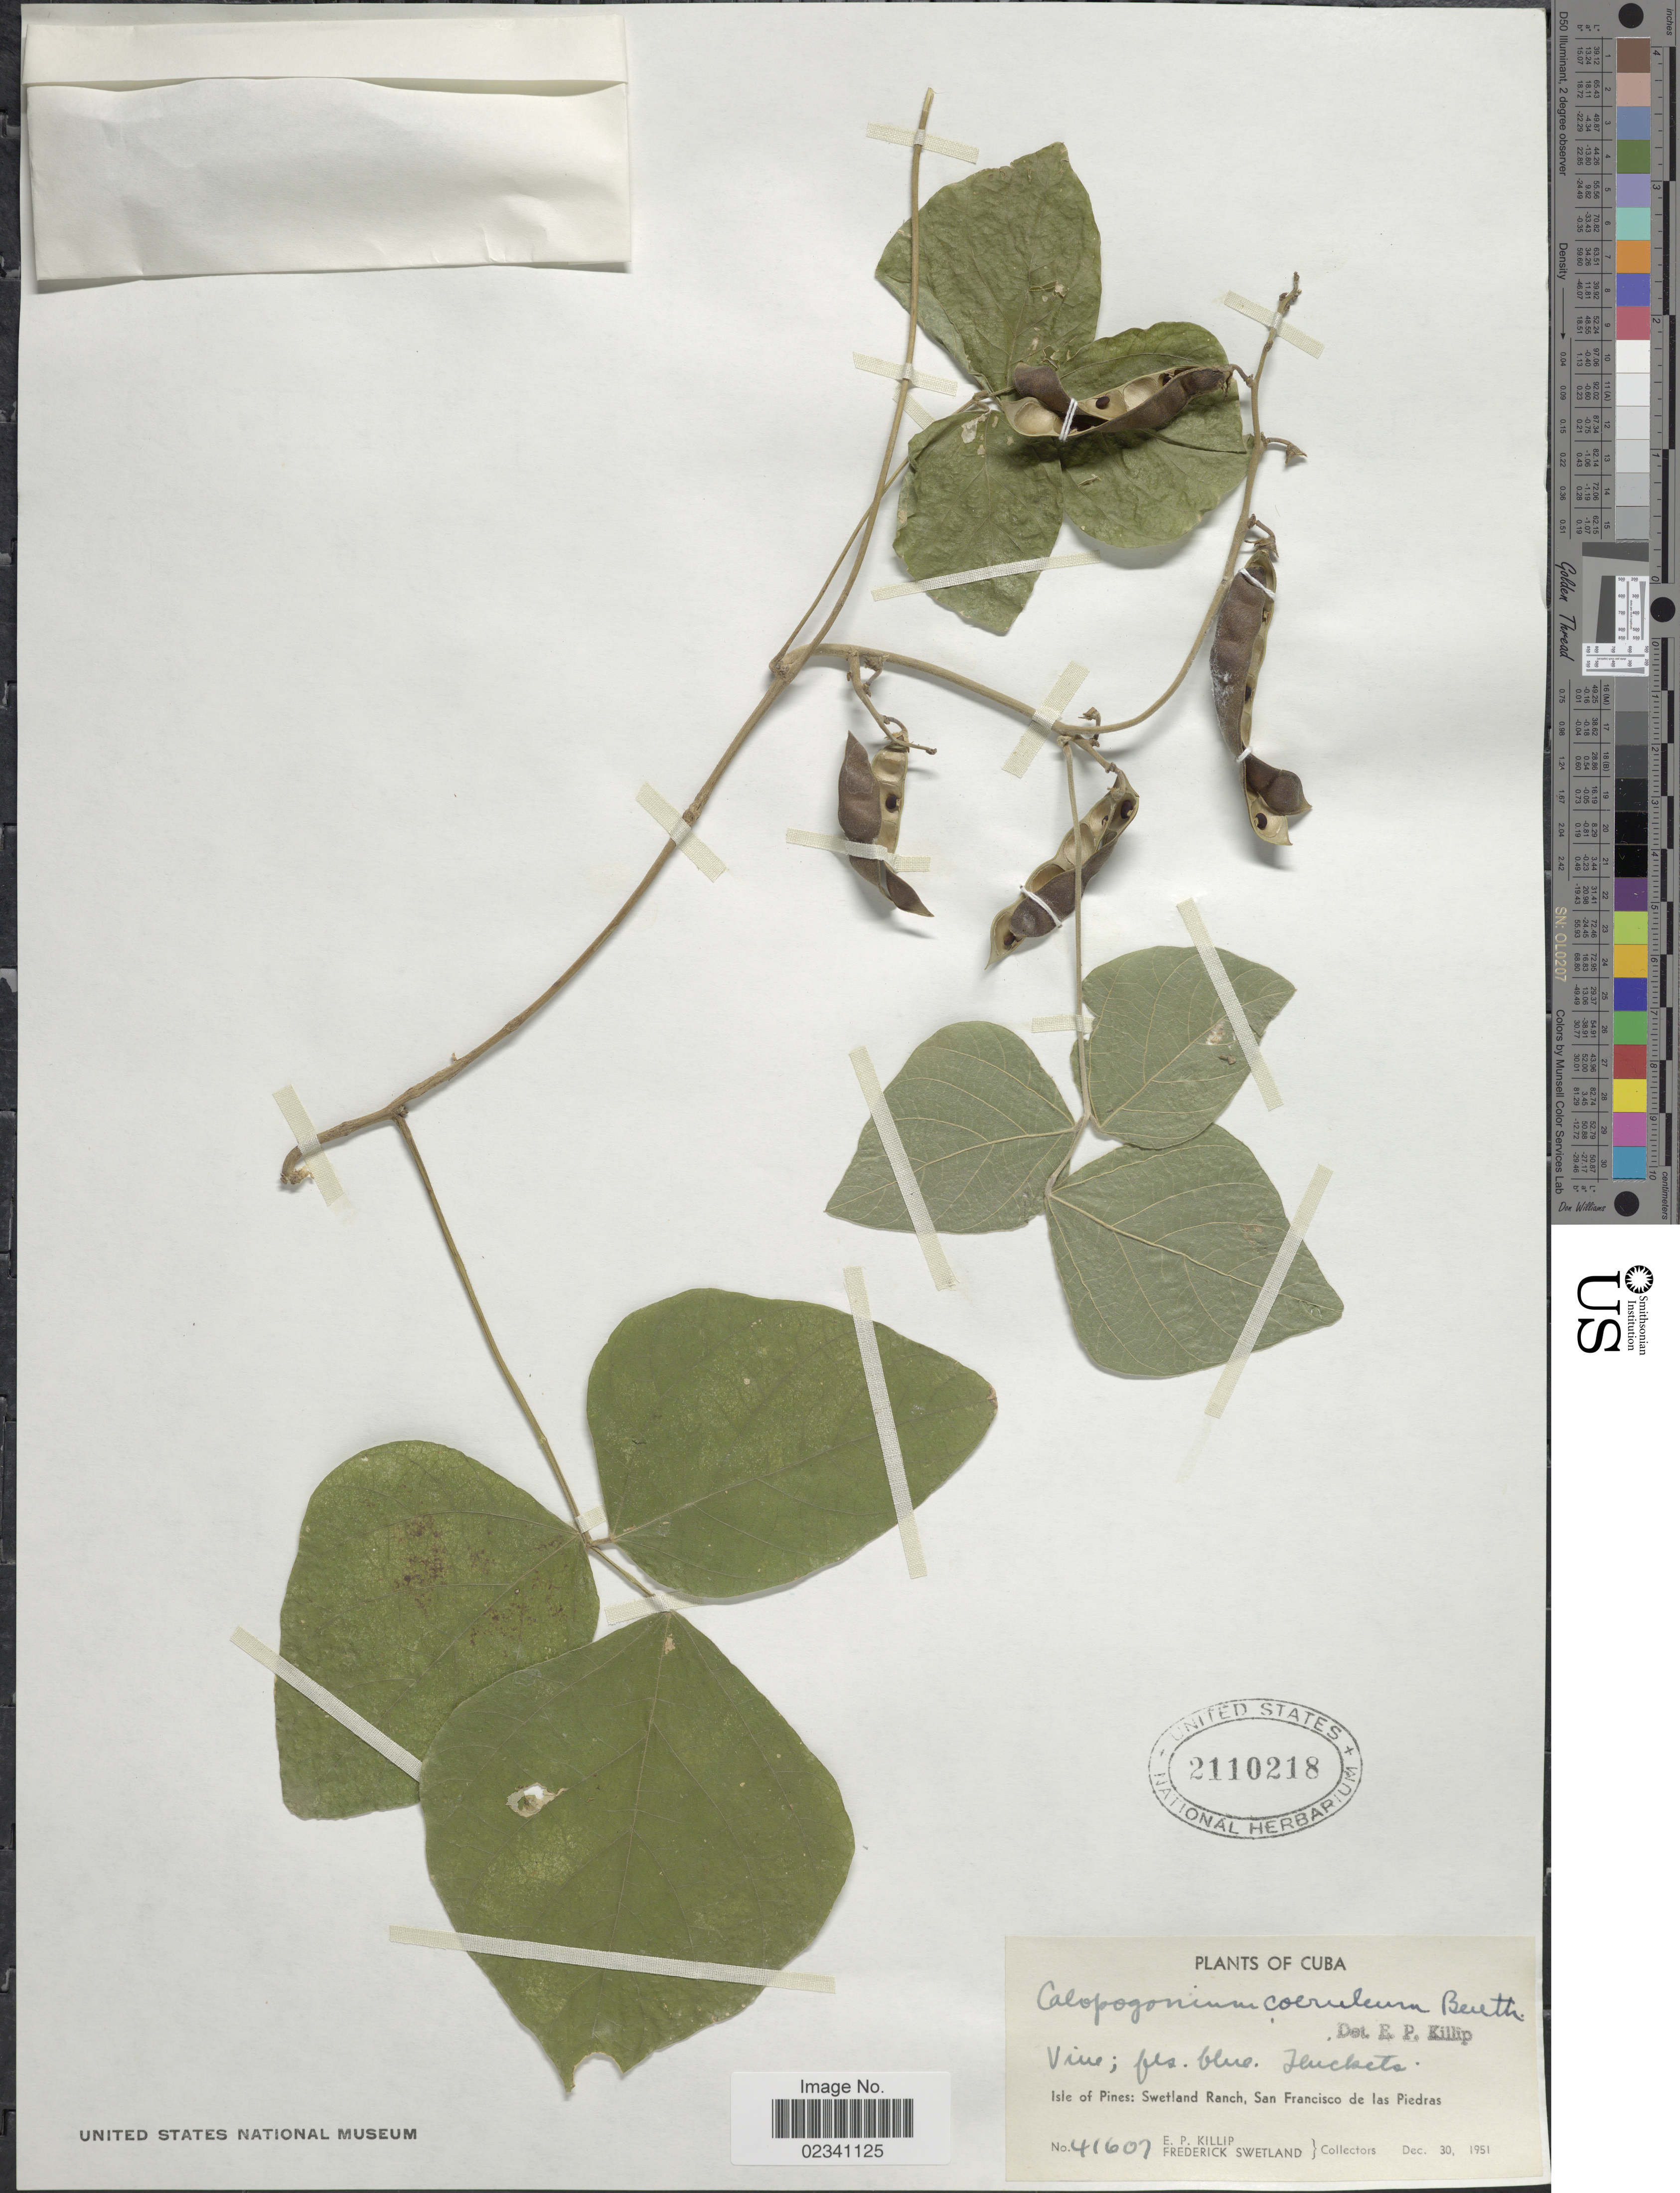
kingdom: Plantae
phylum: Tracheophyta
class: Magnoliopsida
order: Fabales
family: Fabaceae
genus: Calopogonium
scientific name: Calopogonium caeruleum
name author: (Benth.) C. Wright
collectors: E. P. Killip & F. Swetland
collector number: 41607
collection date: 1951-12-30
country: Cuba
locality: Isle of Pines: Swetland Ranch, San Francisco de las Piedras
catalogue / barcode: US 2110218